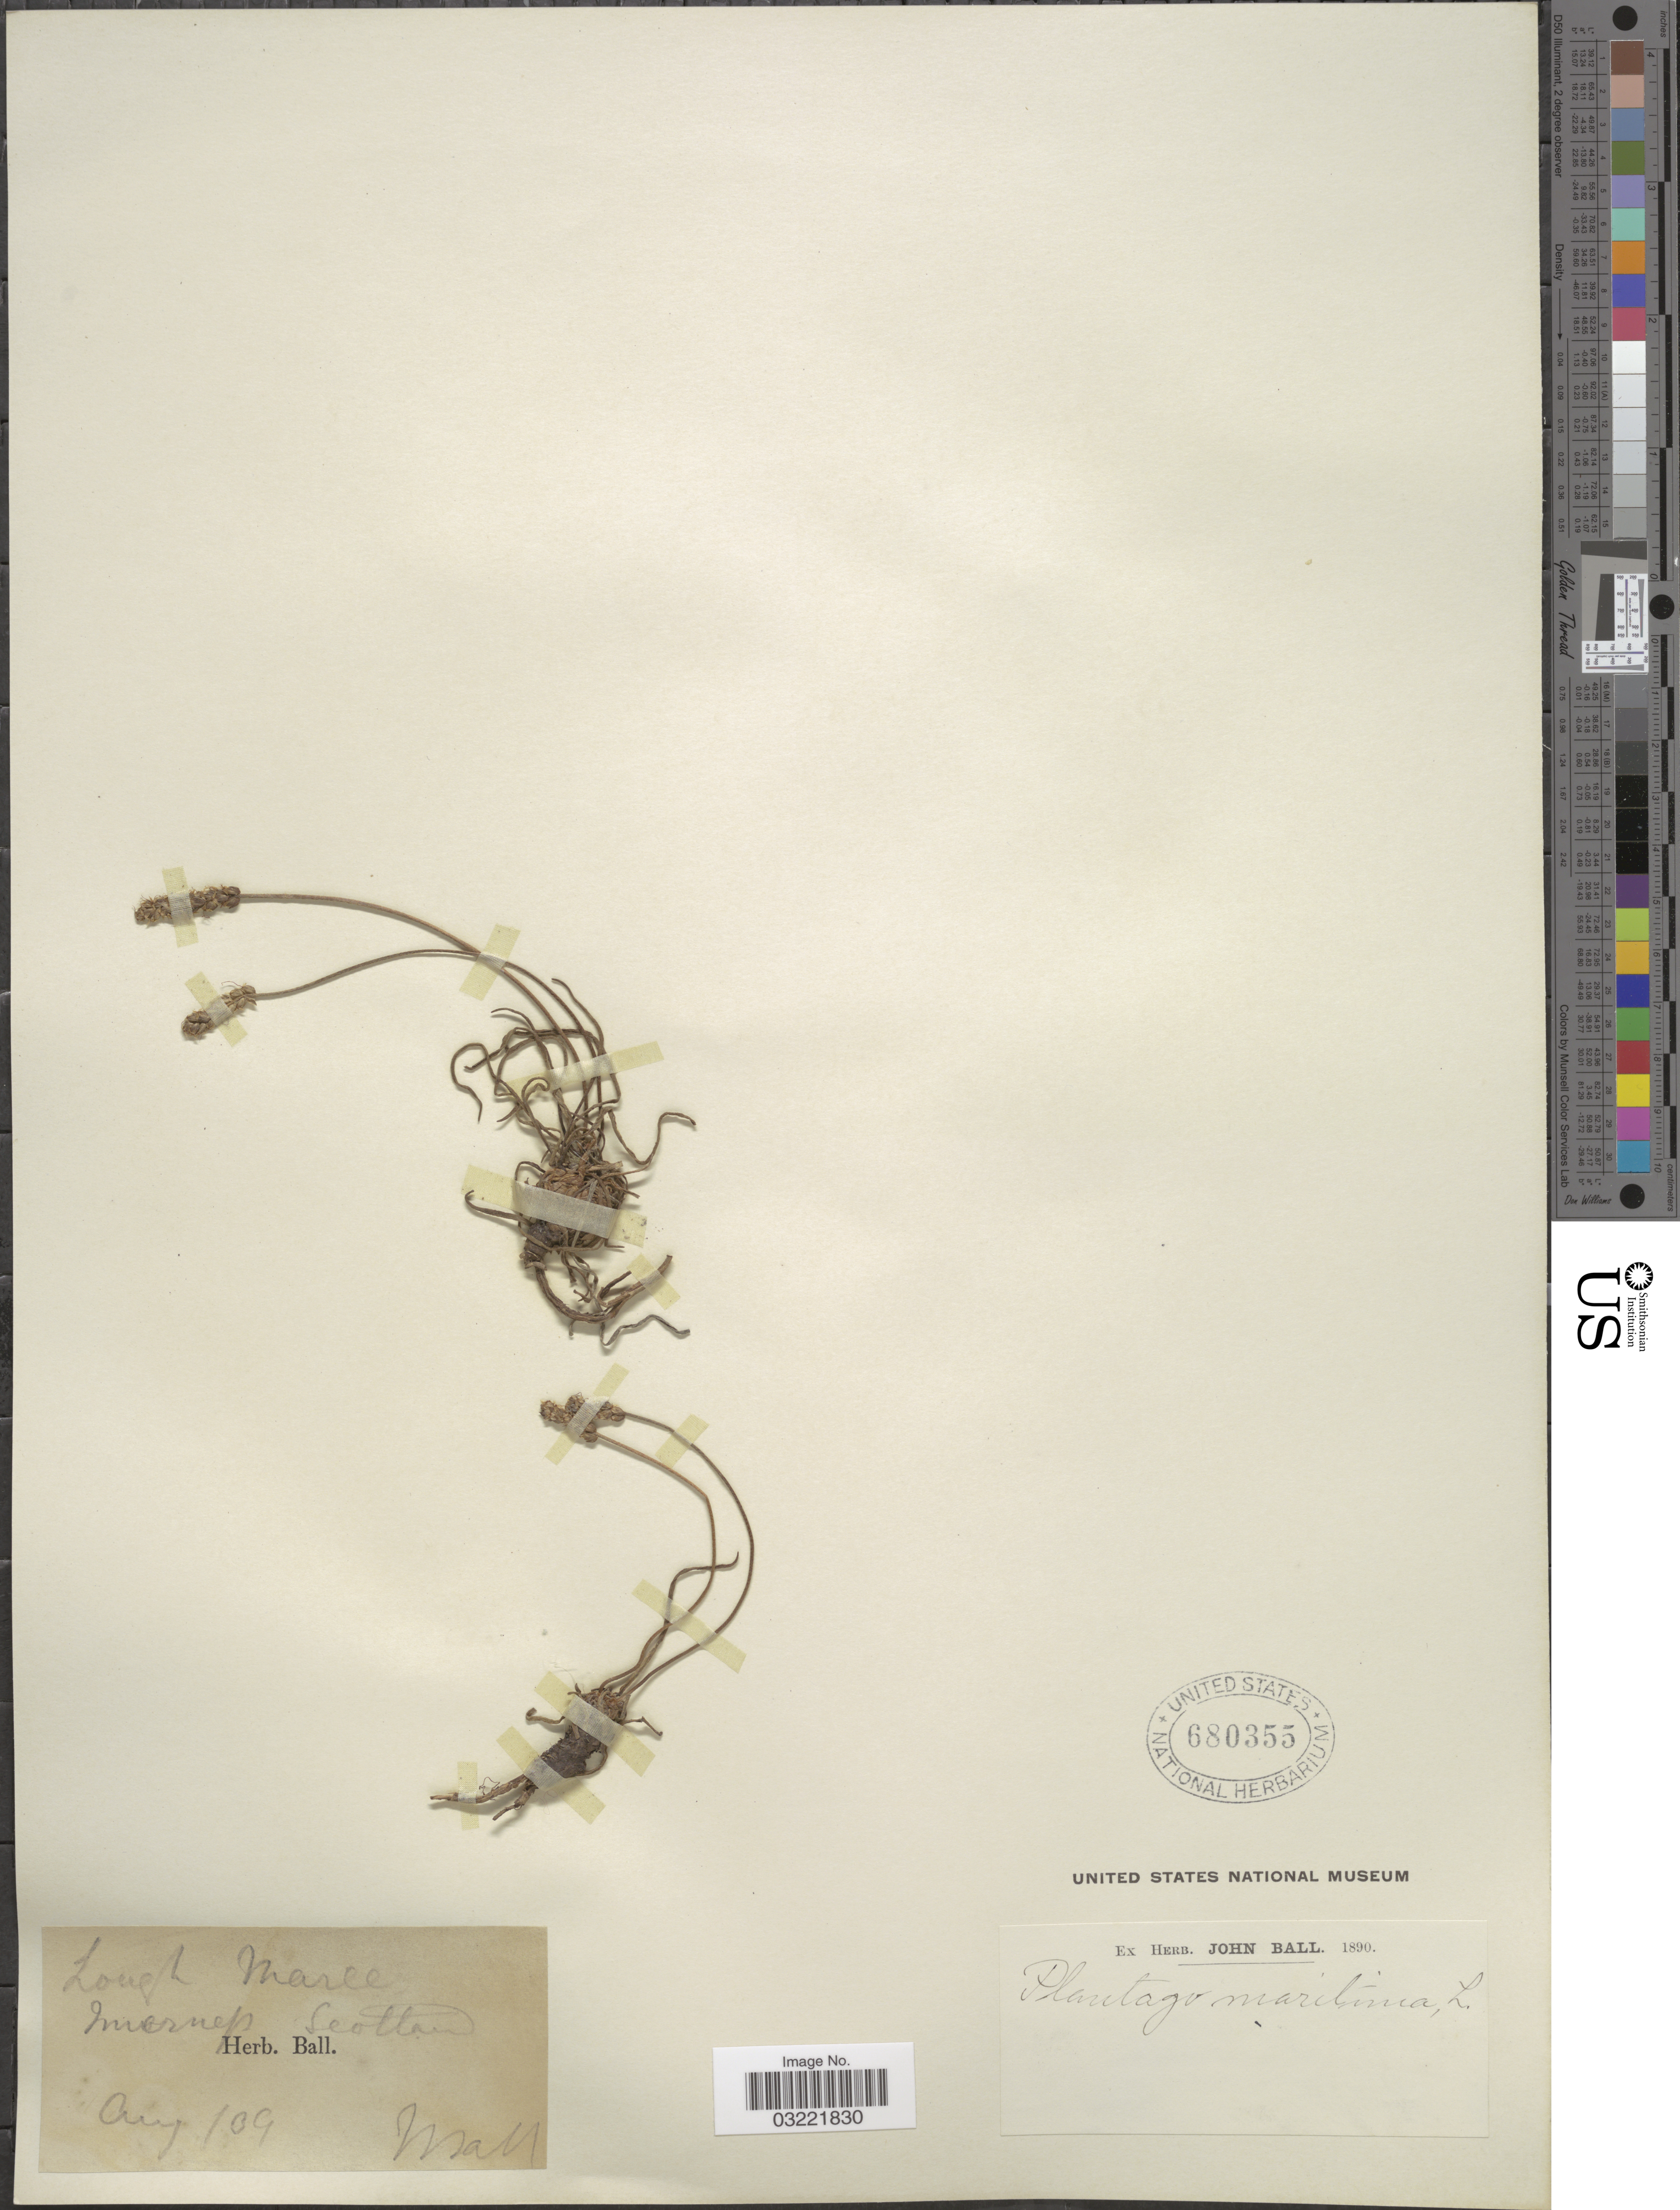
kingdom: Plantae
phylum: Tracheophyta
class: Magnoliopsida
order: Lamiales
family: Plantaginaceae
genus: Plantago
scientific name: Plantago maritima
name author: L.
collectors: J. Ball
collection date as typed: Transcribed d/m/y: /8/9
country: United Kingdom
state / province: Scotland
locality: loch Maree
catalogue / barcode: US 680355